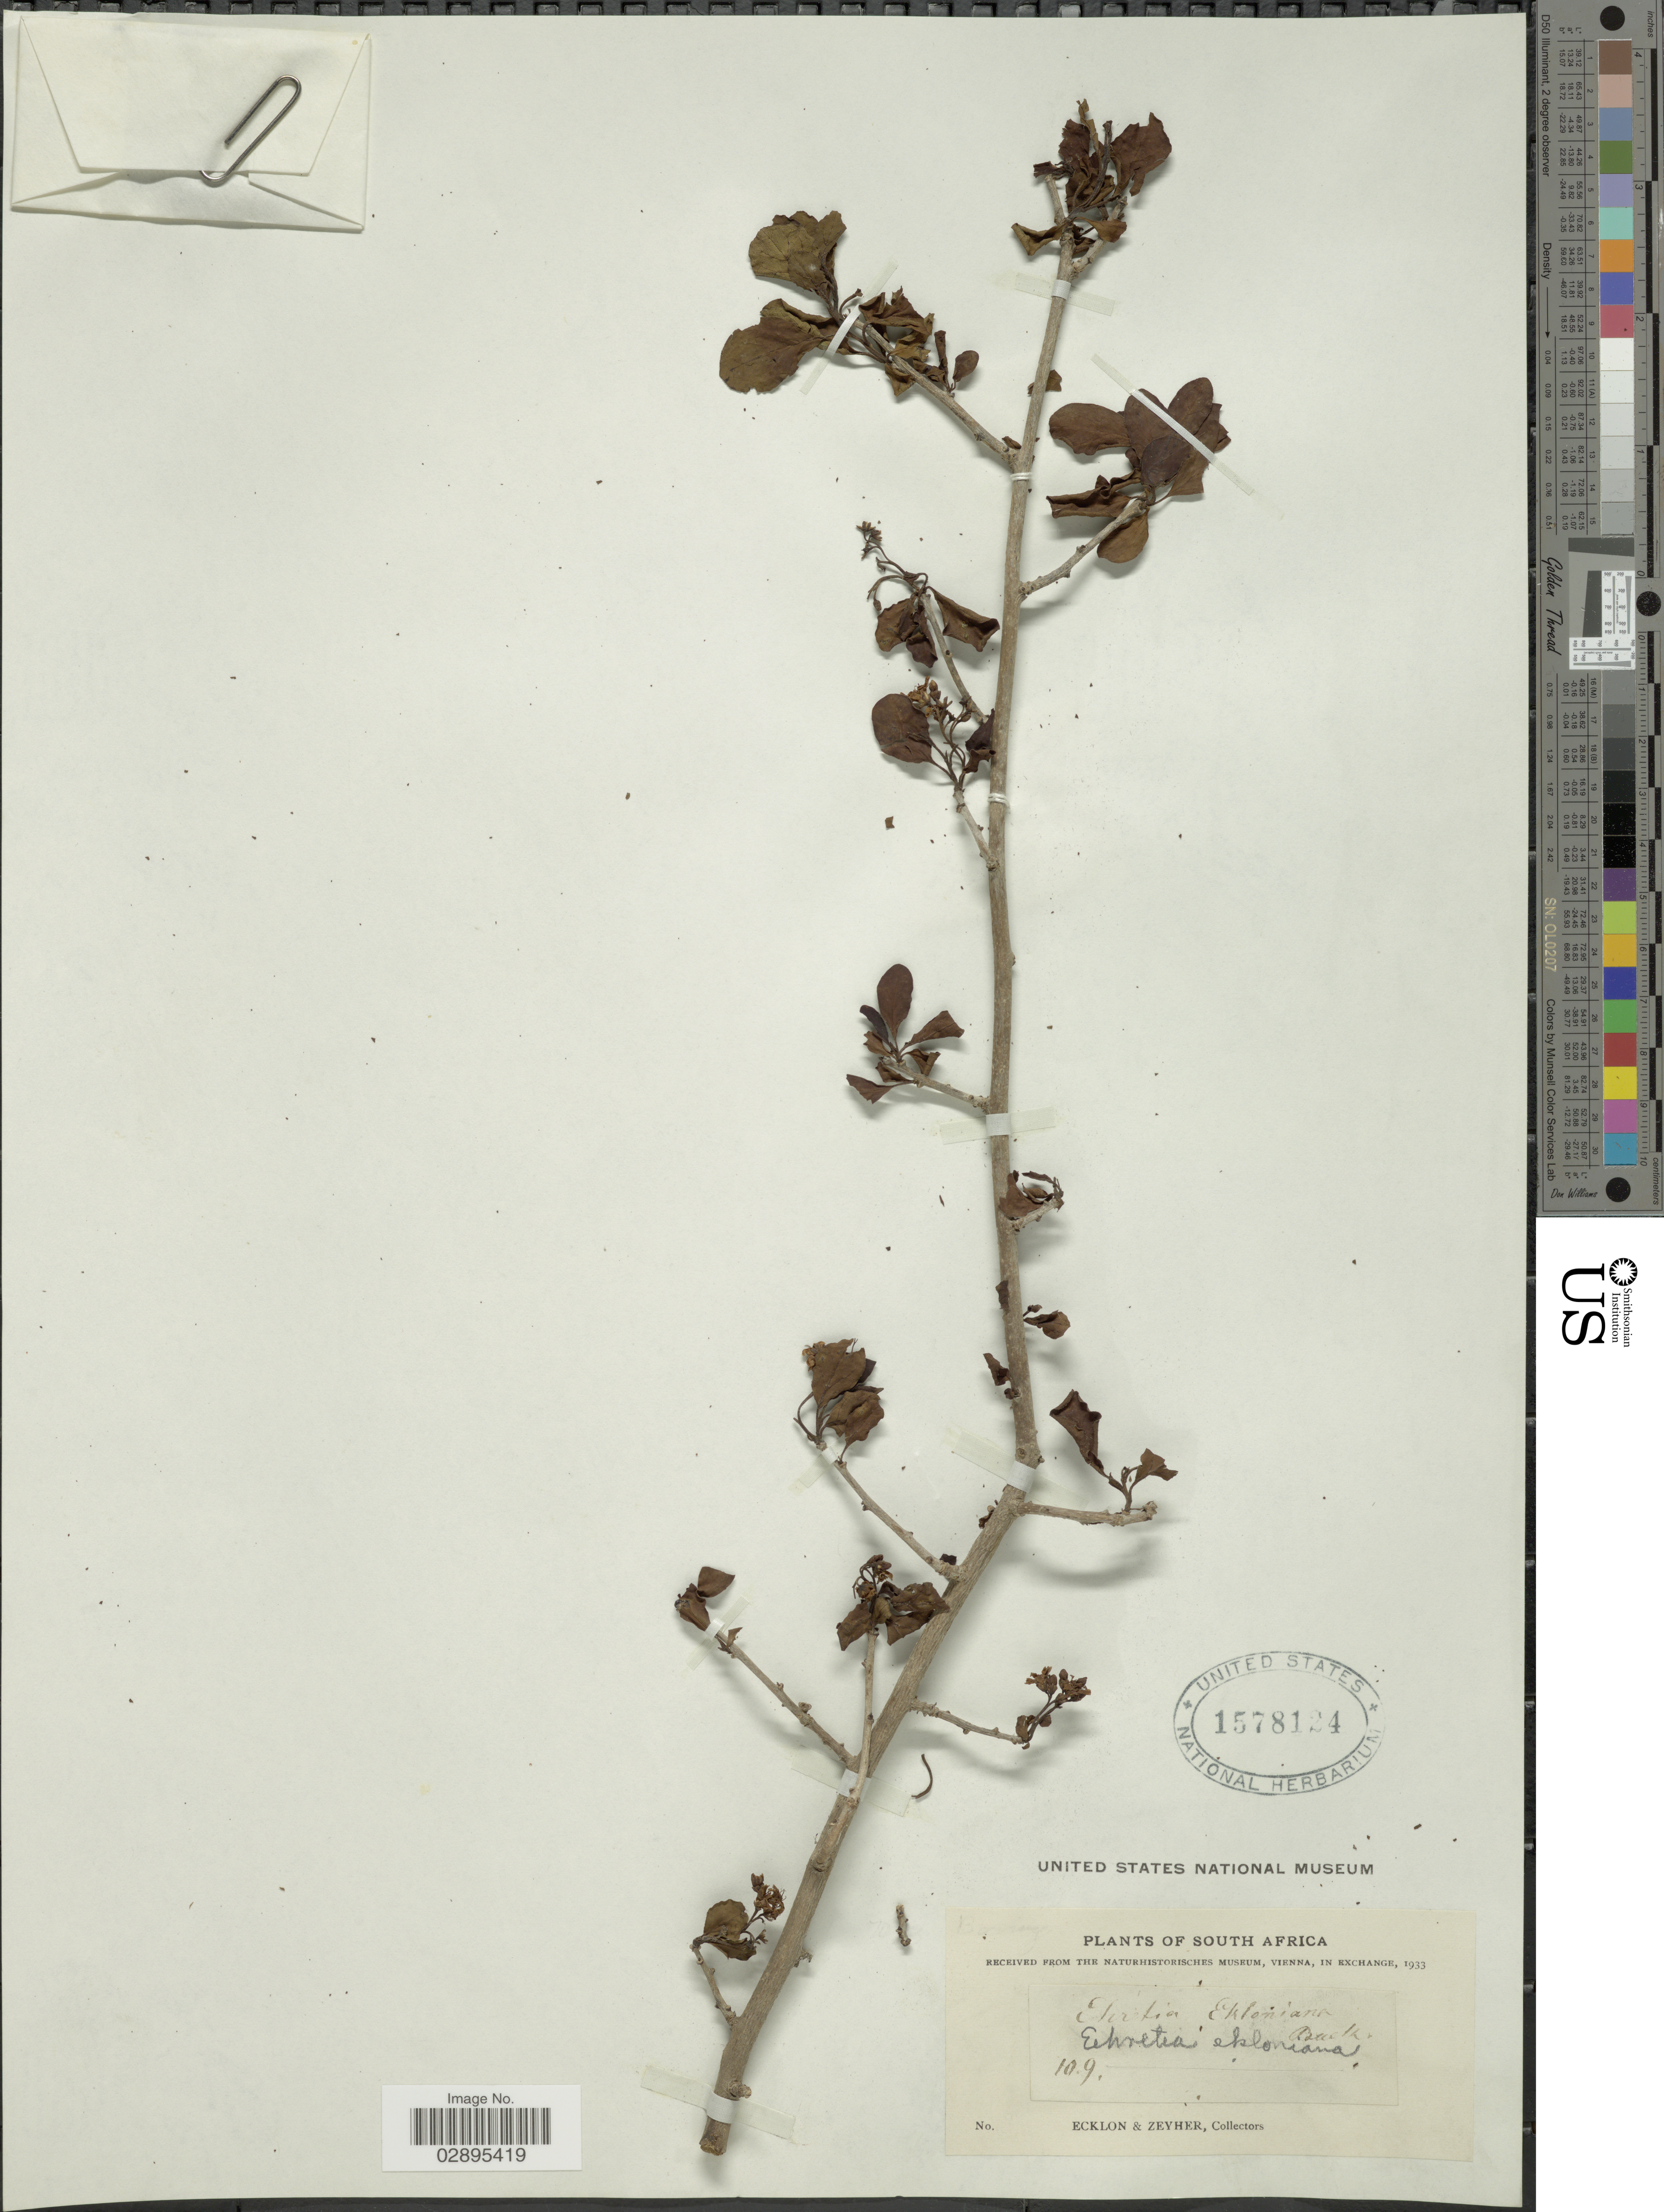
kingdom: Plantae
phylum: Tracheophyta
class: Magnoliopsida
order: Boraginales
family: Ehretiaceae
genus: Ehretia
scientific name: Ehretia eckloniana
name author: H. Buek ex Harv.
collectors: -. Ecklon & -. Zeyher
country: South Africa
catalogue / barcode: US 1578124